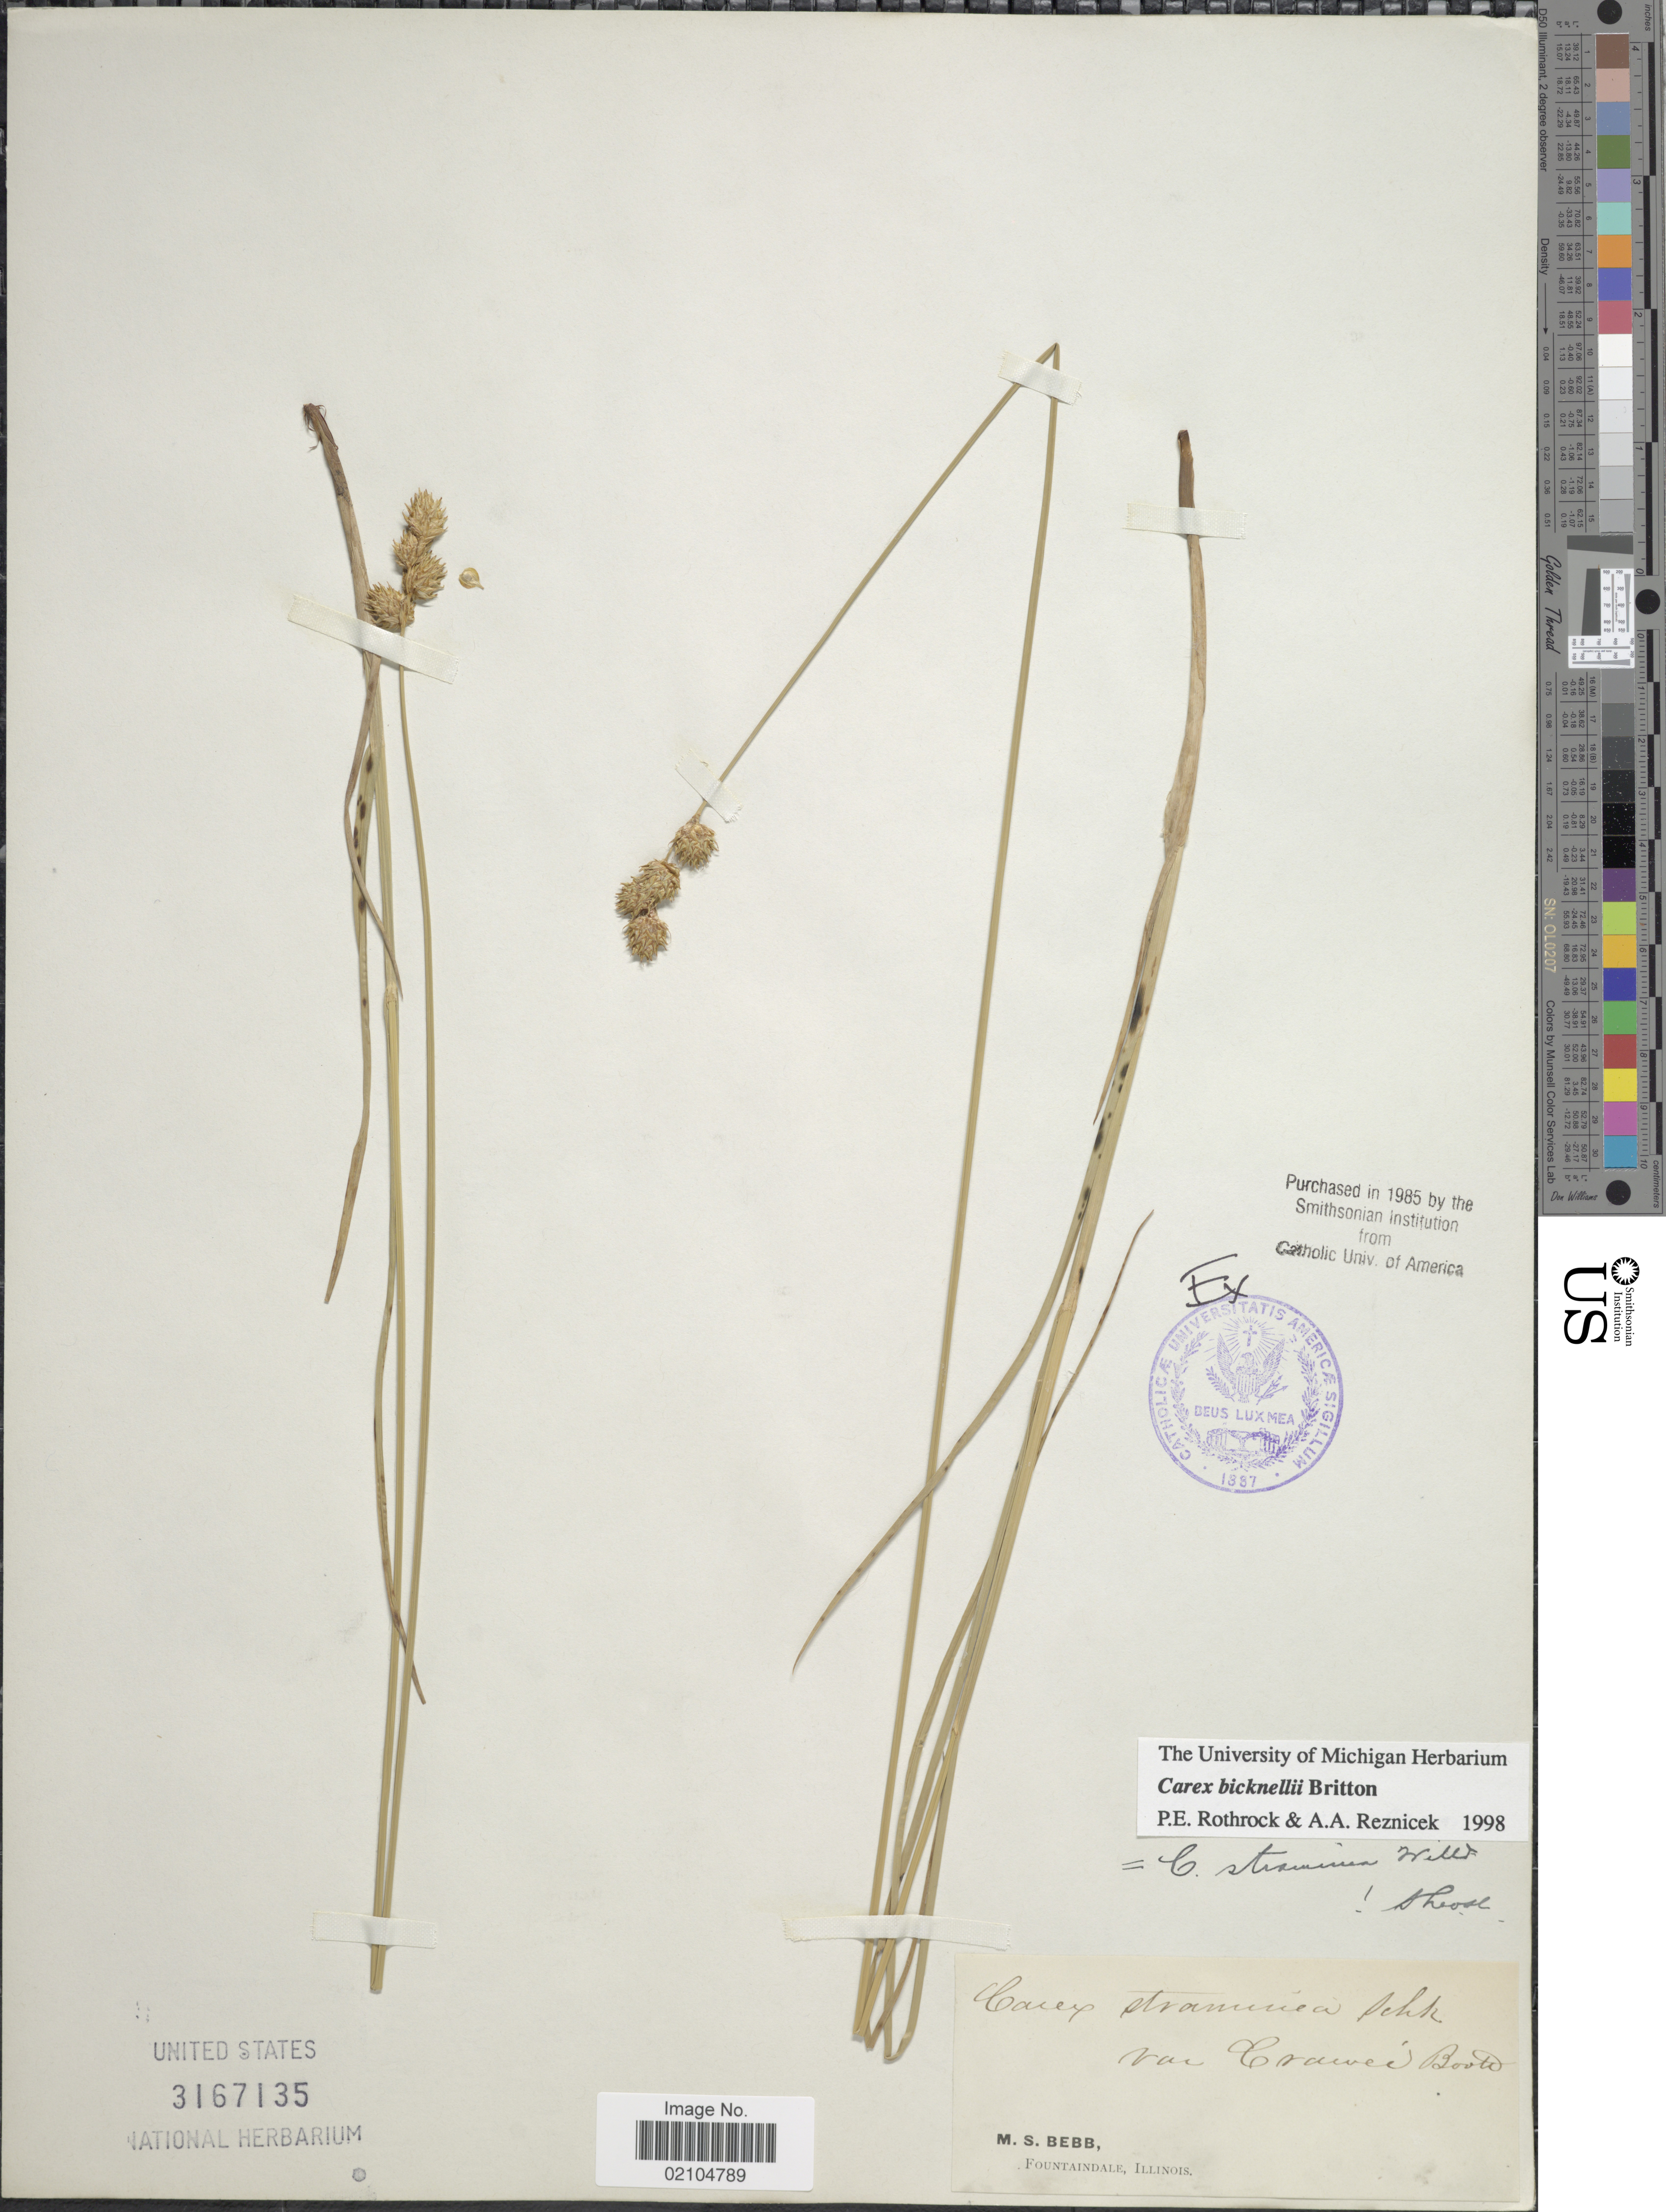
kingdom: Plantae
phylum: Tracheophyta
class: Liliopsida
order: Poales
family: Cyperaceae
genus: Carex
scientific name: Carex bicknellii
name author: Britton & A. Br.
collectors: M. Bebb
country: United States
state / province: Illinois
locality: Fountaindale.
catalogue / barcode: US 3167135